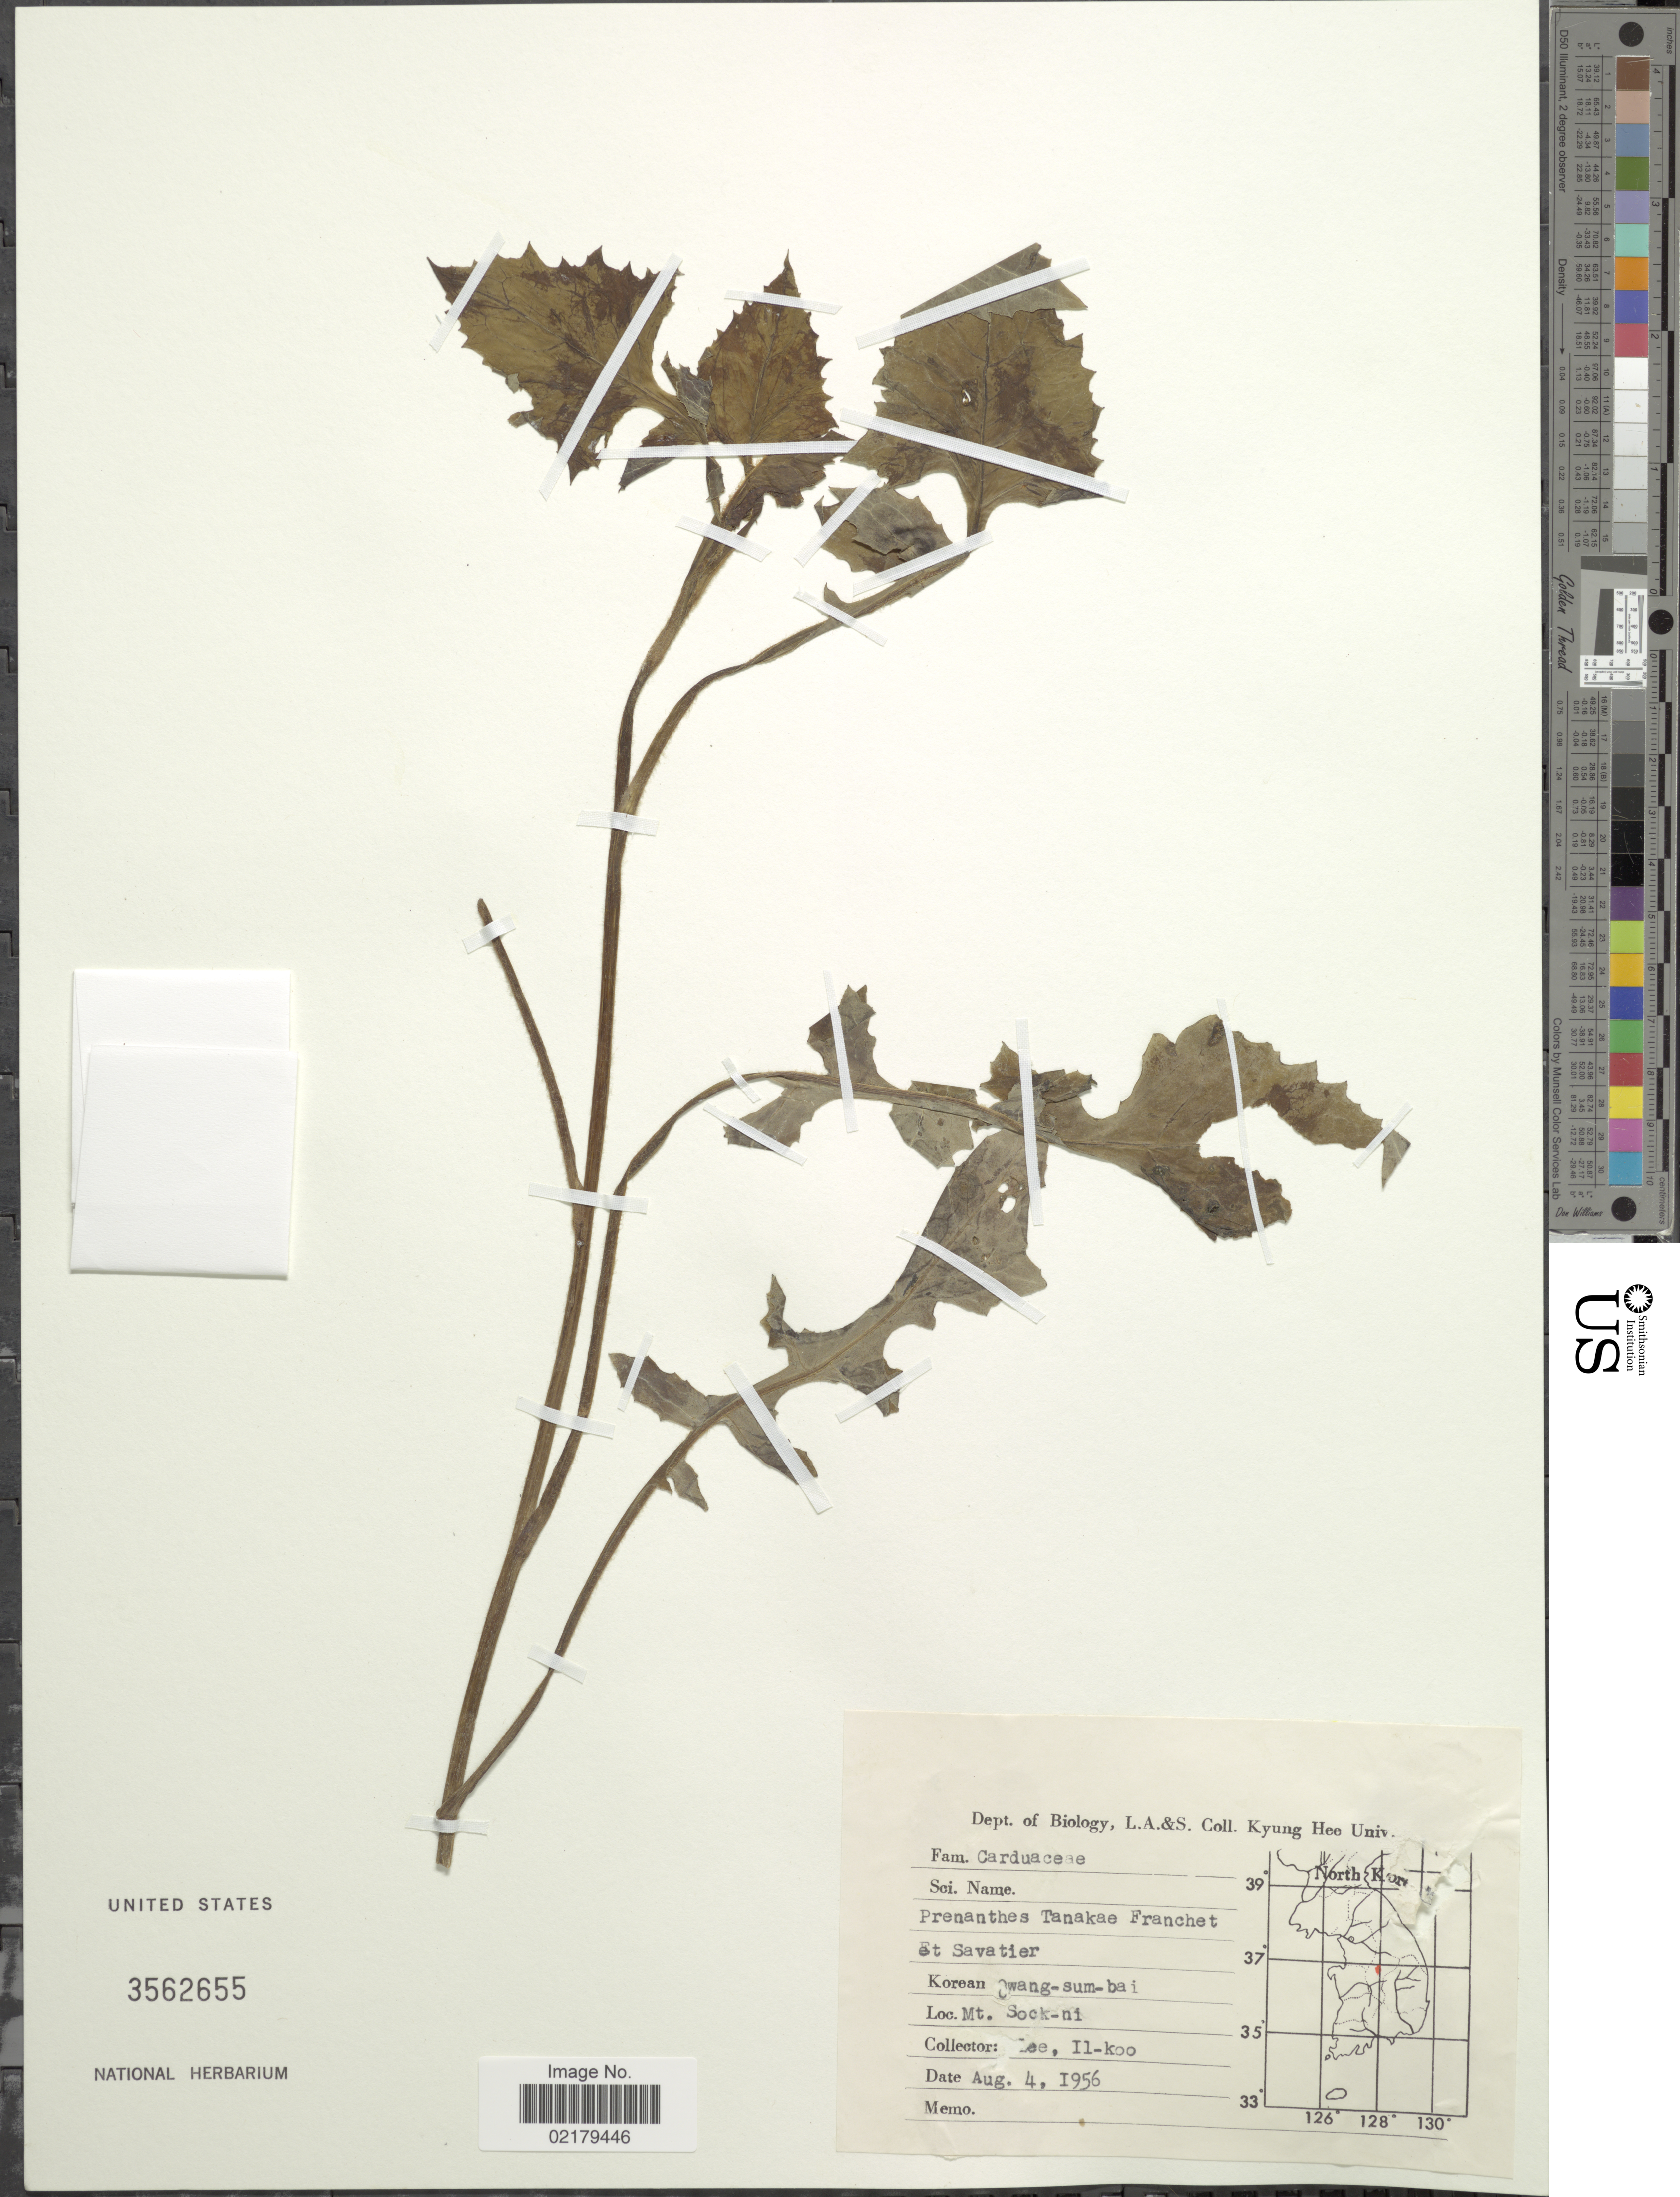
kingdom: Plantae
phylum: Tracheophyta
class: Magnoliopsida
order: Asterales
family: Asteraceae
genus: Prenanthes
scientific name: Prenanthes tanakae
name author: (Koidz.) Koidz.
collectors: Il-Ko Lee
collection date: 1956-08-04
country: South Korea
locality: Mt. Sock-ni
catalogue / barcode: US 3562655